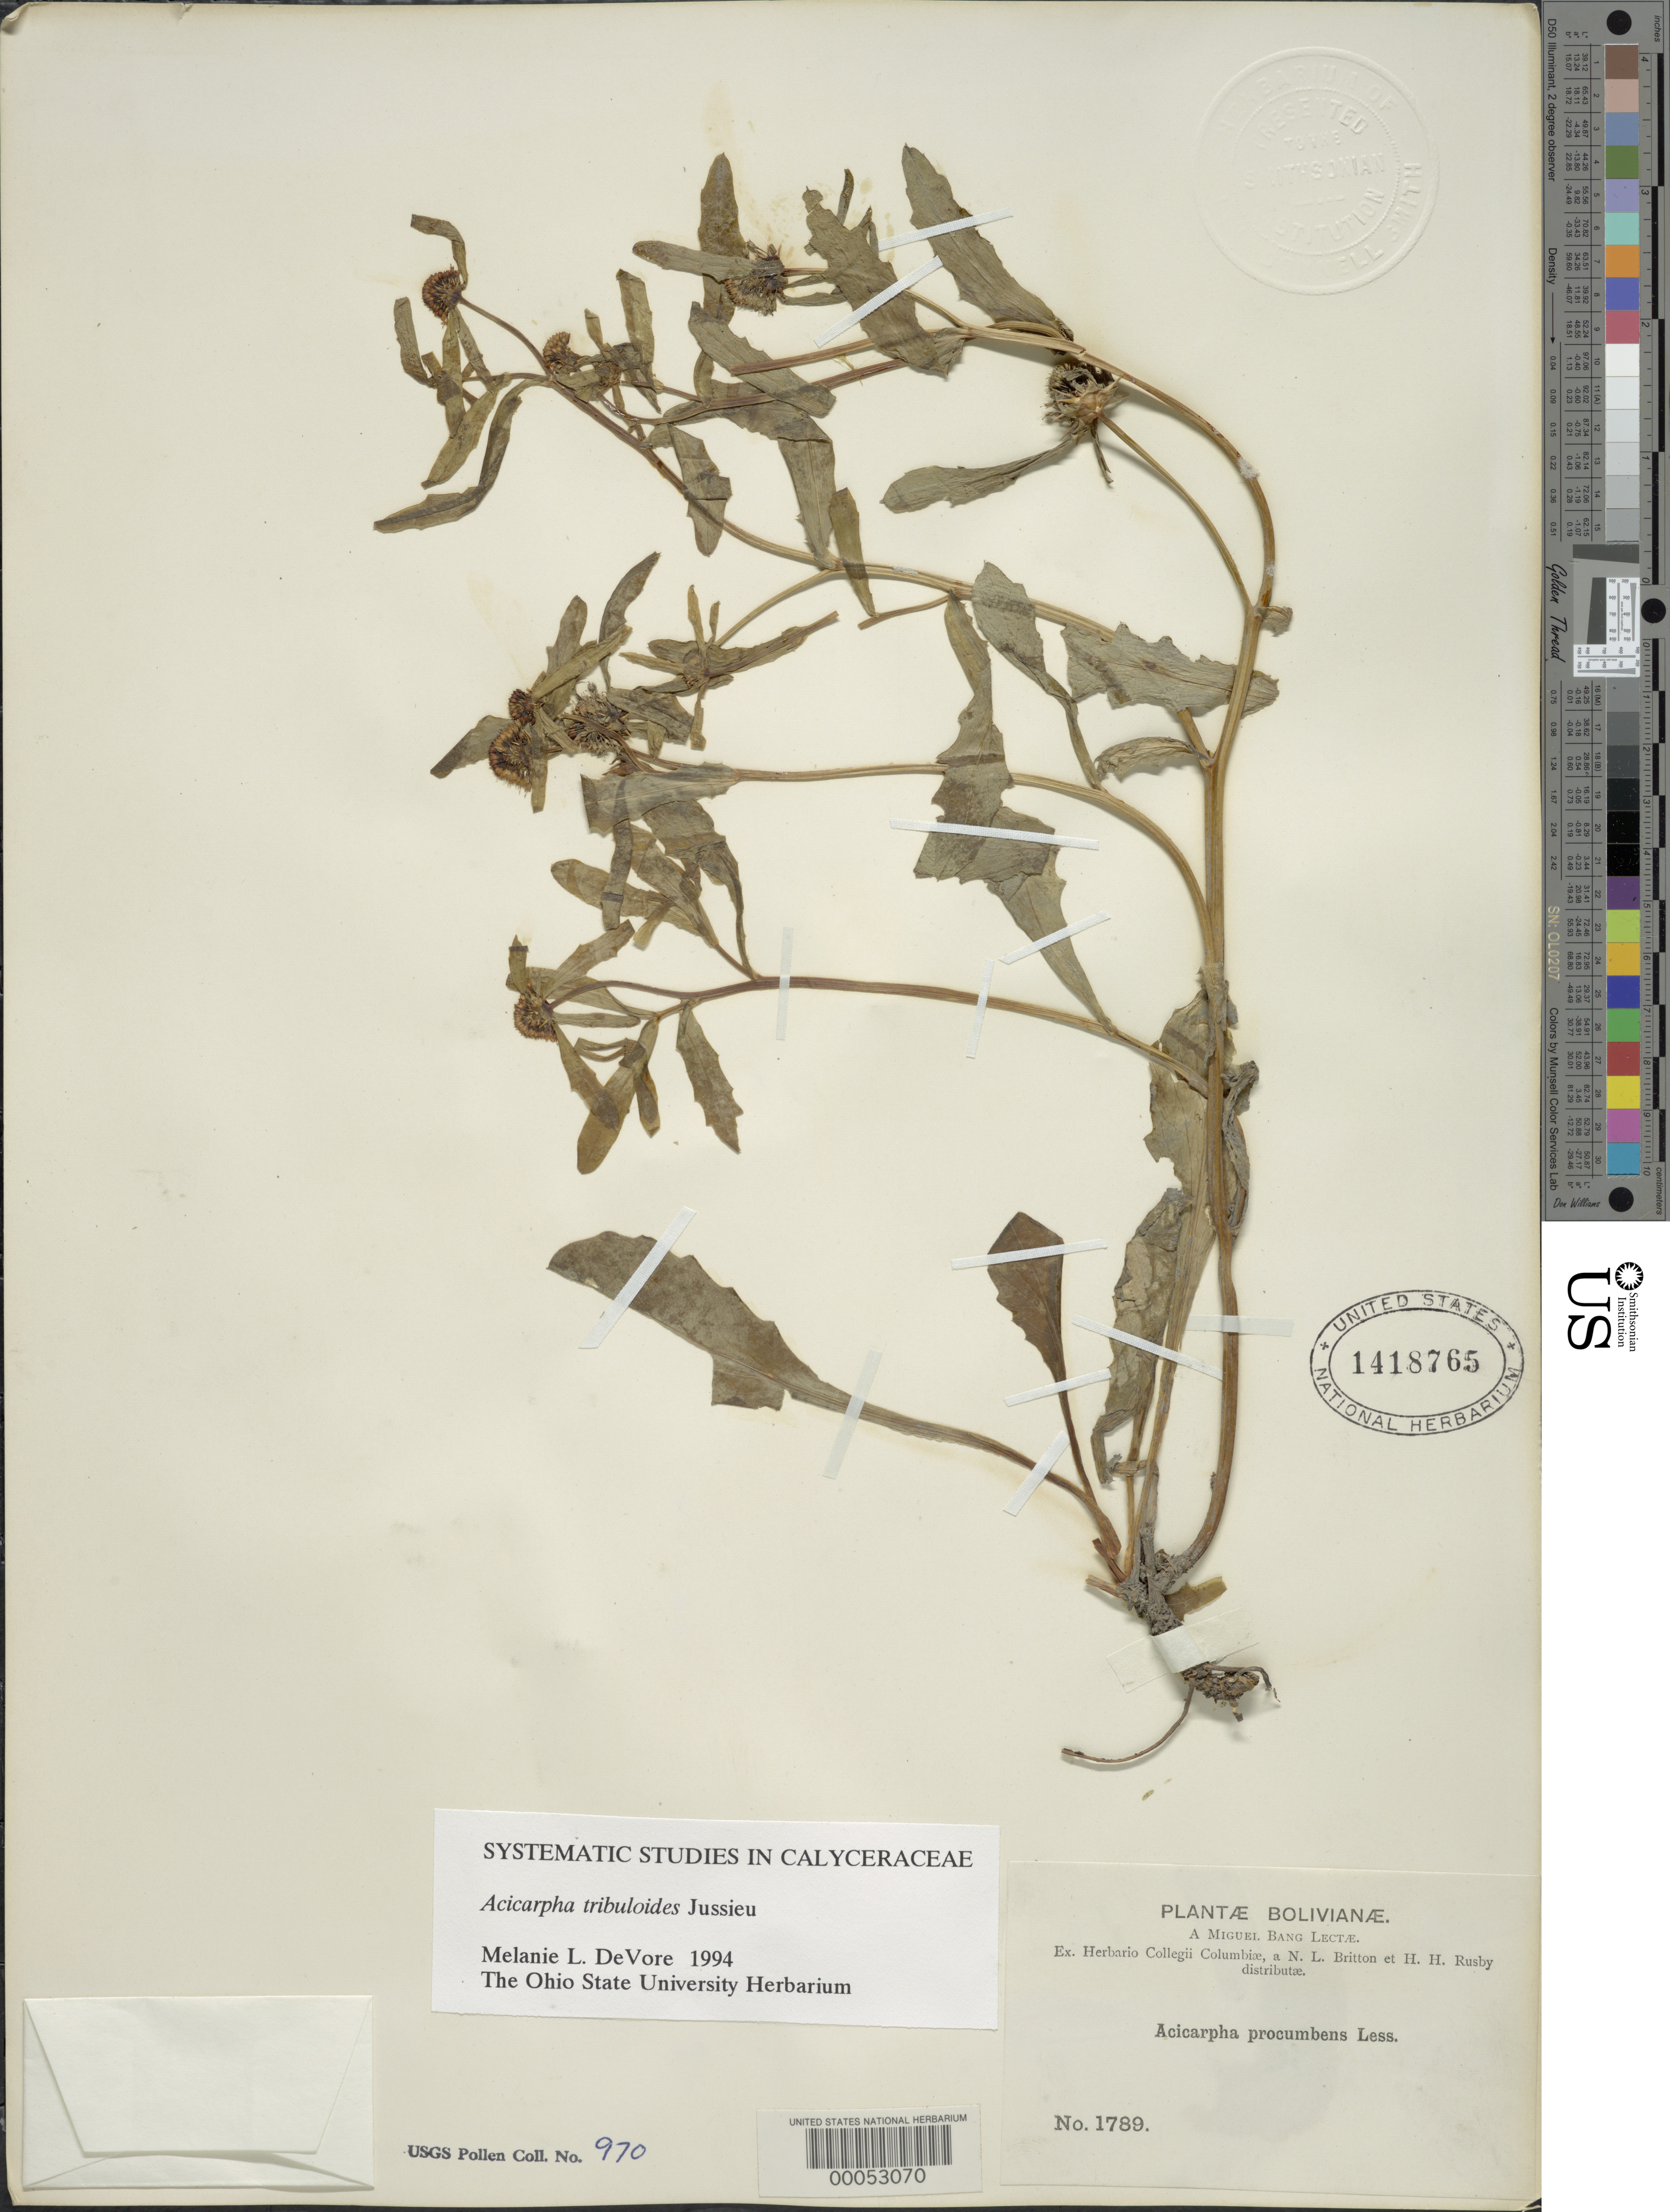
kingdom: Plantae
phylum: Tracheophyta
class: Magnoliopsida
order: Asterales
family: Calyceraceae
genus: Acicarpha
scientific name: Acicarpha tribuloides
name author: Juss.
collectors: N. Britton & H. H. Rusby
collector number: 1789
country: Bolivia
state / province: La Páz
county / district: Larecaja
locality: Mapiri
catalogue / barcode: US 1418765